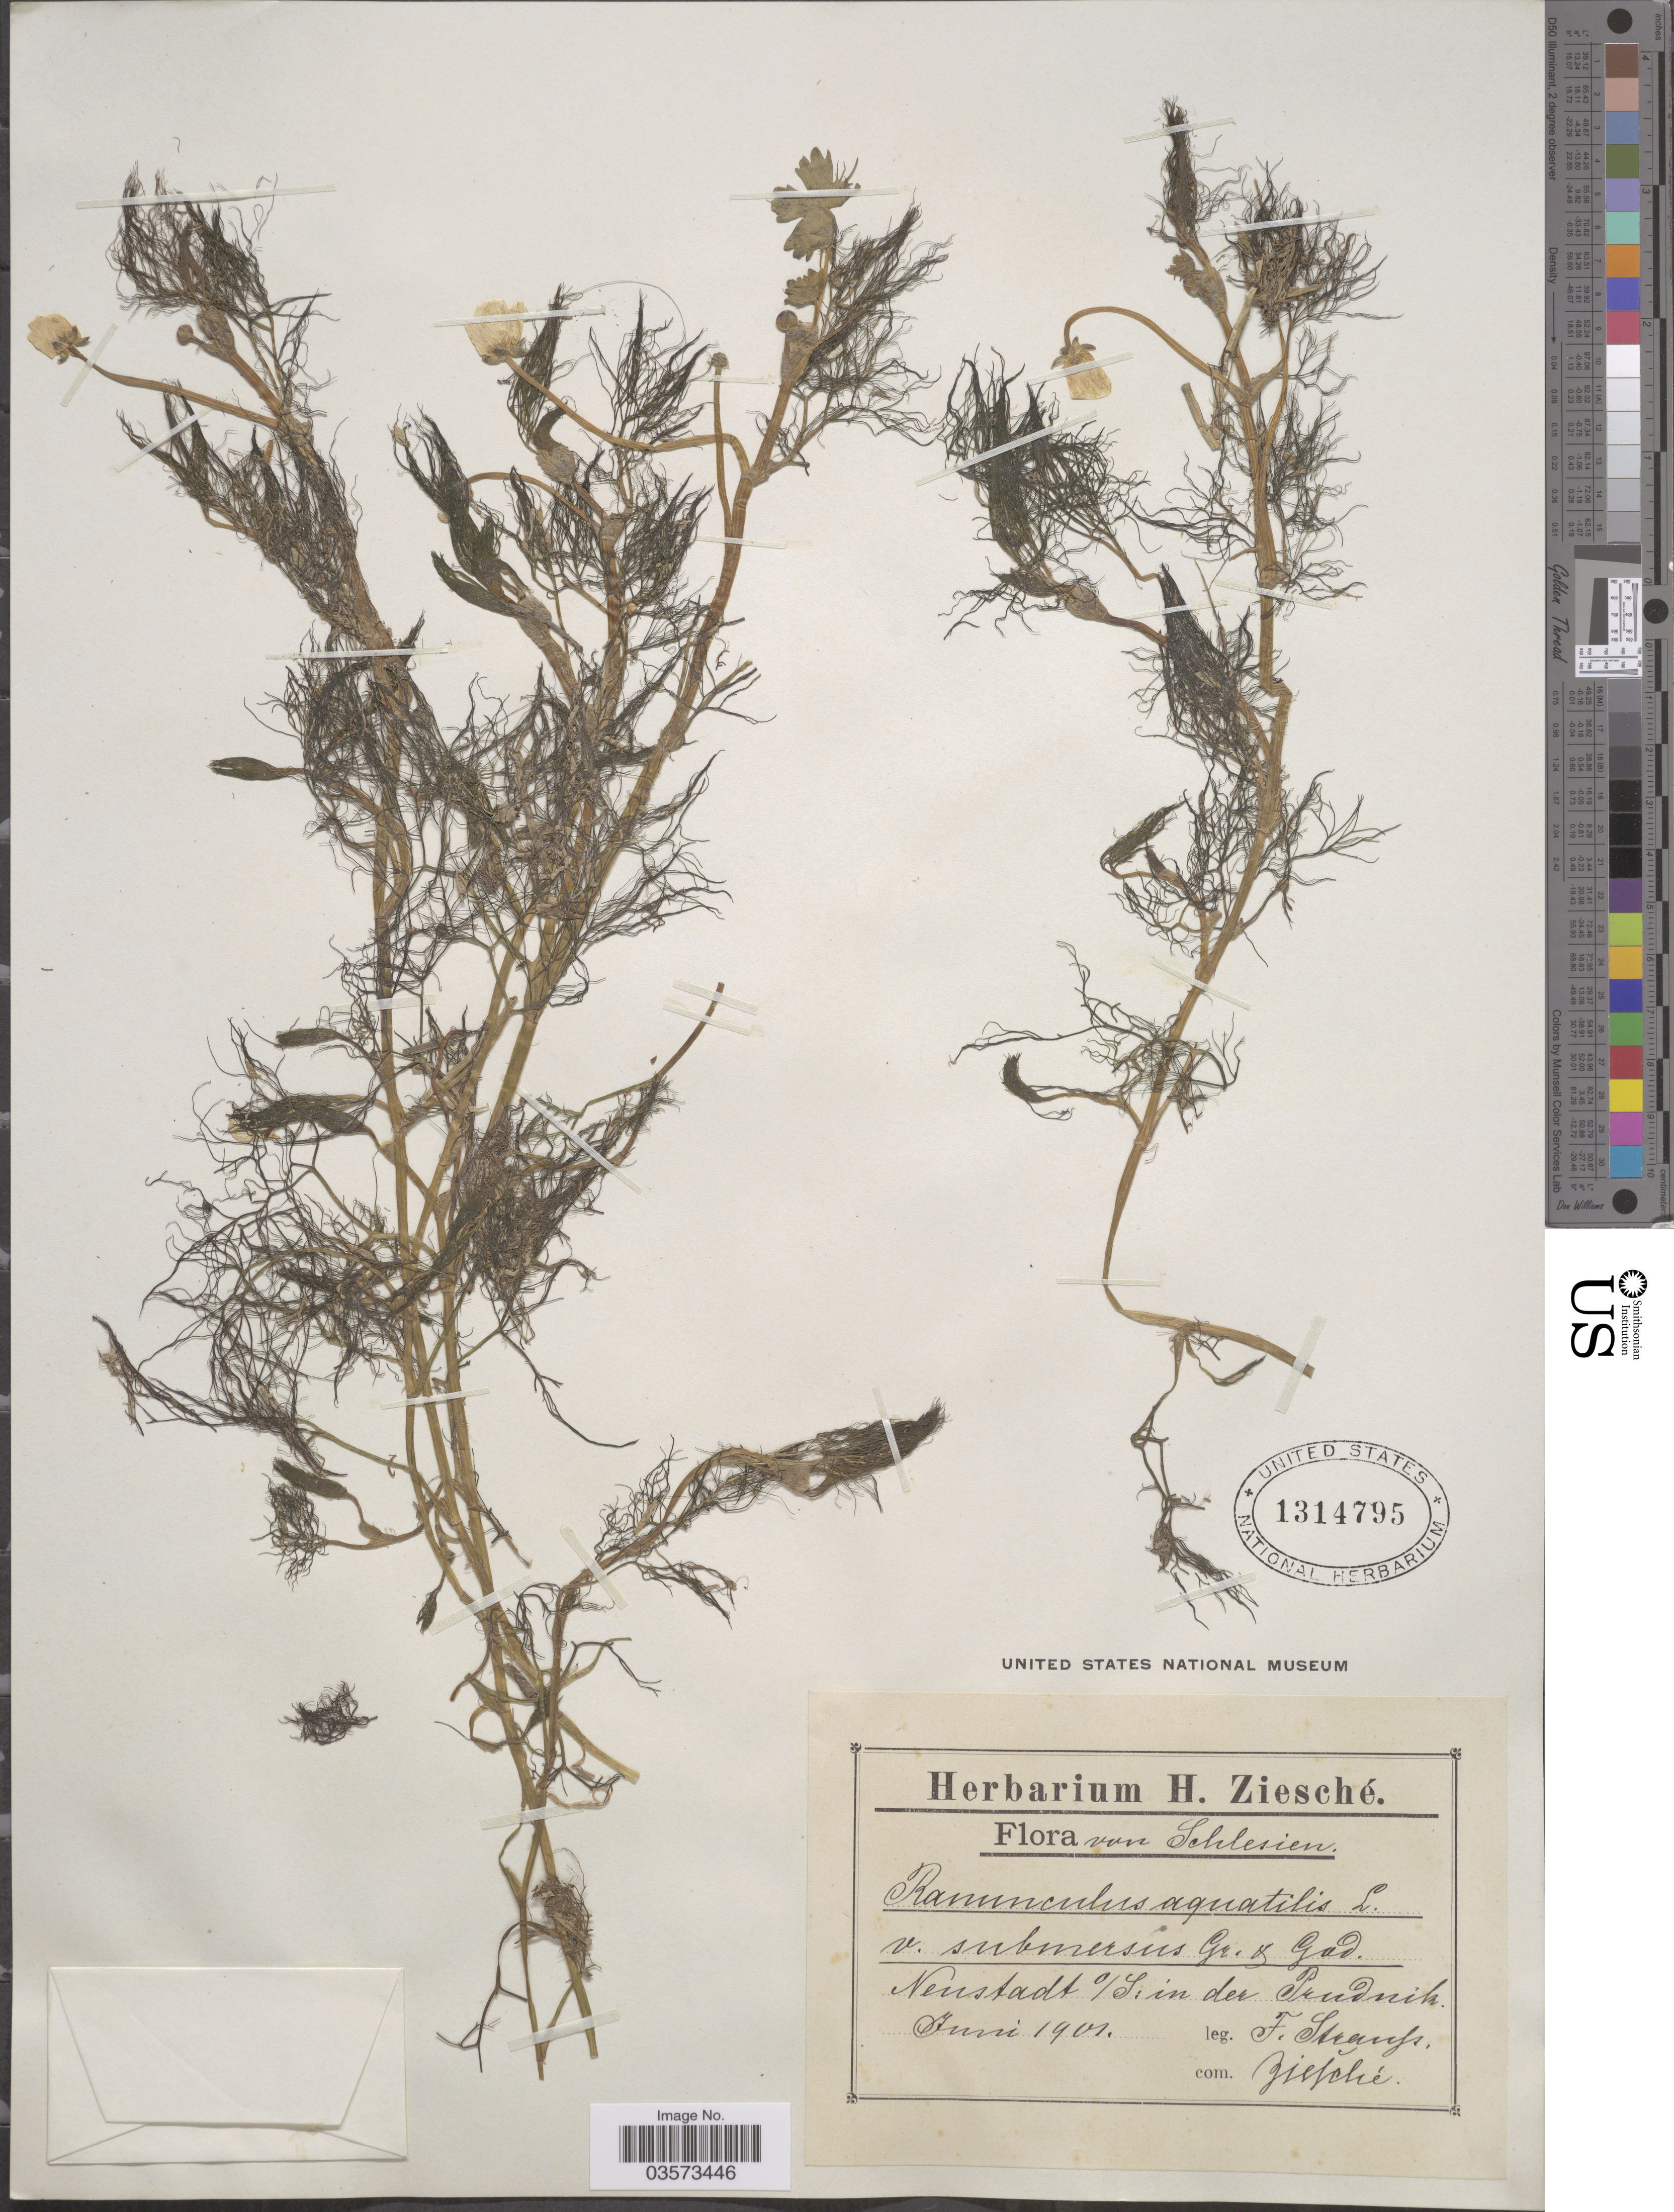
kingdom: Plantae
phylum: Tracheophyta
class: Magnoliopsida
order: Ranunculales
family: Ranunculaceae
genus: Ranunculus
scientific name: Ranunculus aquatilis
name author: L.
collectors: F. Strauss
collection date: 1901-06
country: Poland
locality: Schlesien. Neustadt o/S: in der Prudnik.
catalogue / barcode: US 1314795